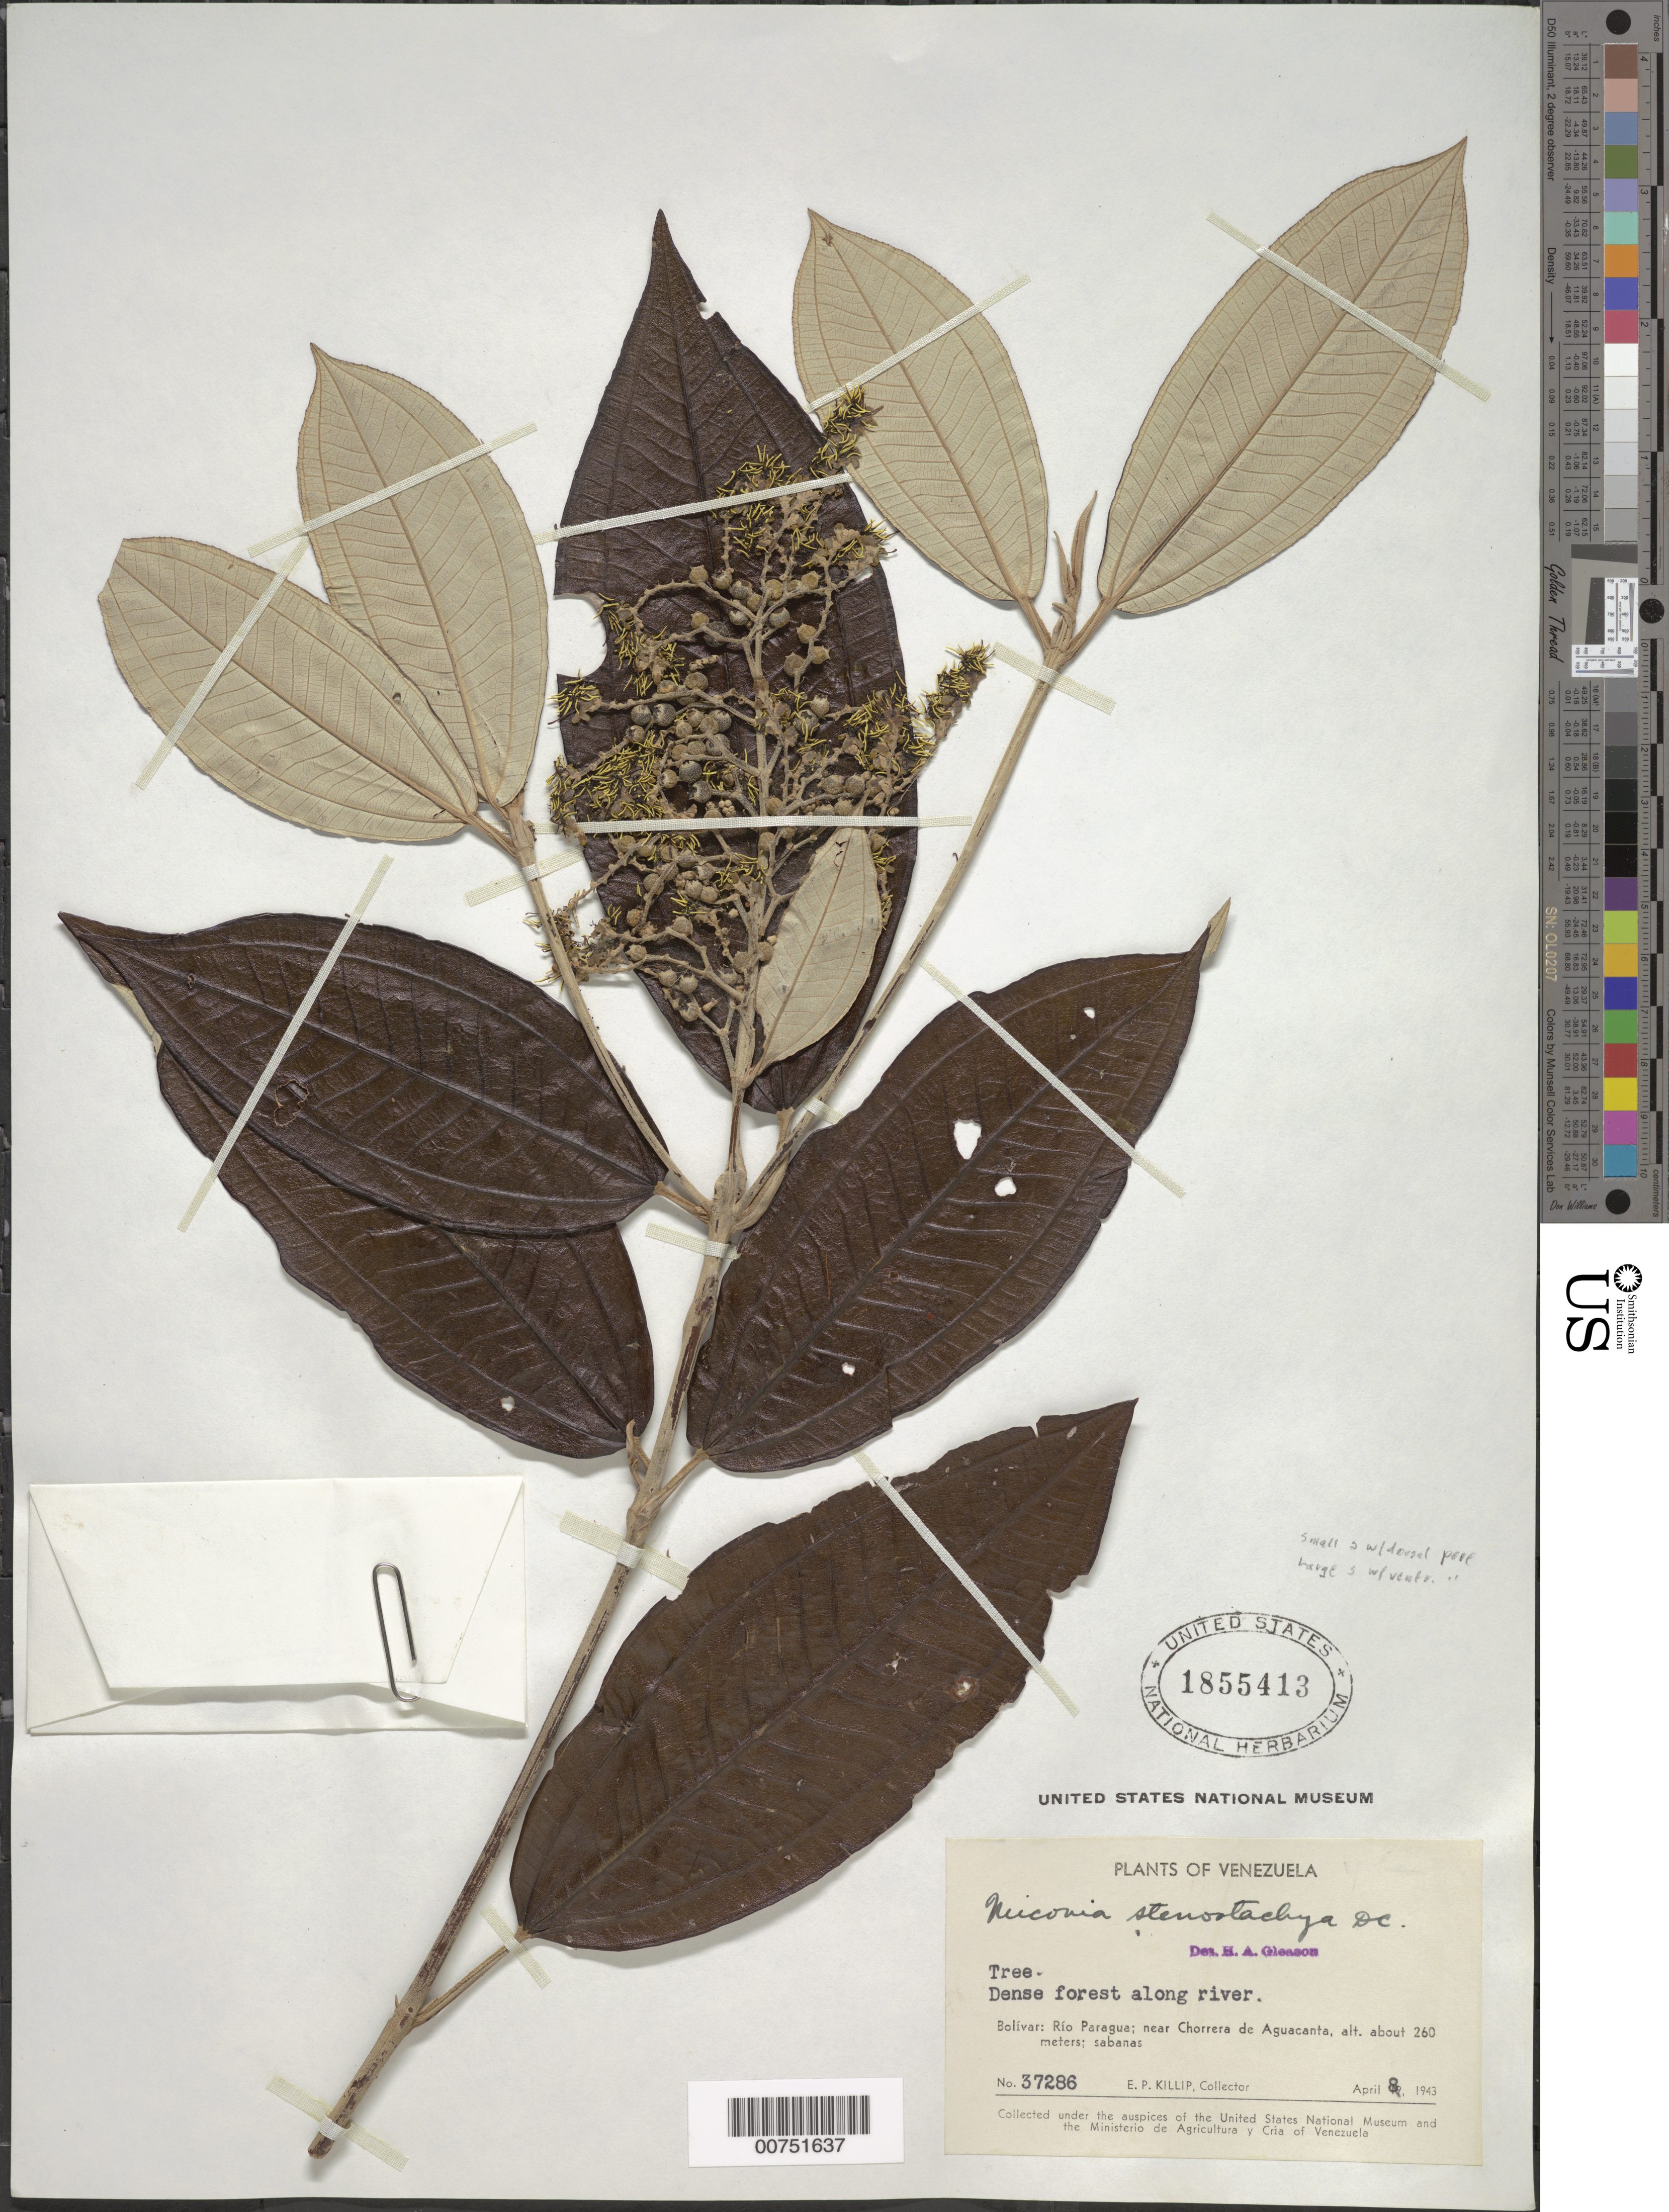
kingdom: Plantae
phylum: Tracheophyta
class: Magnoliopsida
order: Myrtales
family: Melastomataceae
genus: Miconia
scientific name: Miconia stenostachya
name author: DC.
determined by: Gleason, H. A.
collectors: E. P. Killip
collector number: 37286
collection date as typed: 8-Apr-43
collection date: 1943-04-08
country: Venezuela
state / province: Bolívar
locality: Río Paragua, near Chorrera de Aguacanta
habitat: Sabanas; dense forest along river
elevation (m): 260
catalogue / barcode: US 1855413